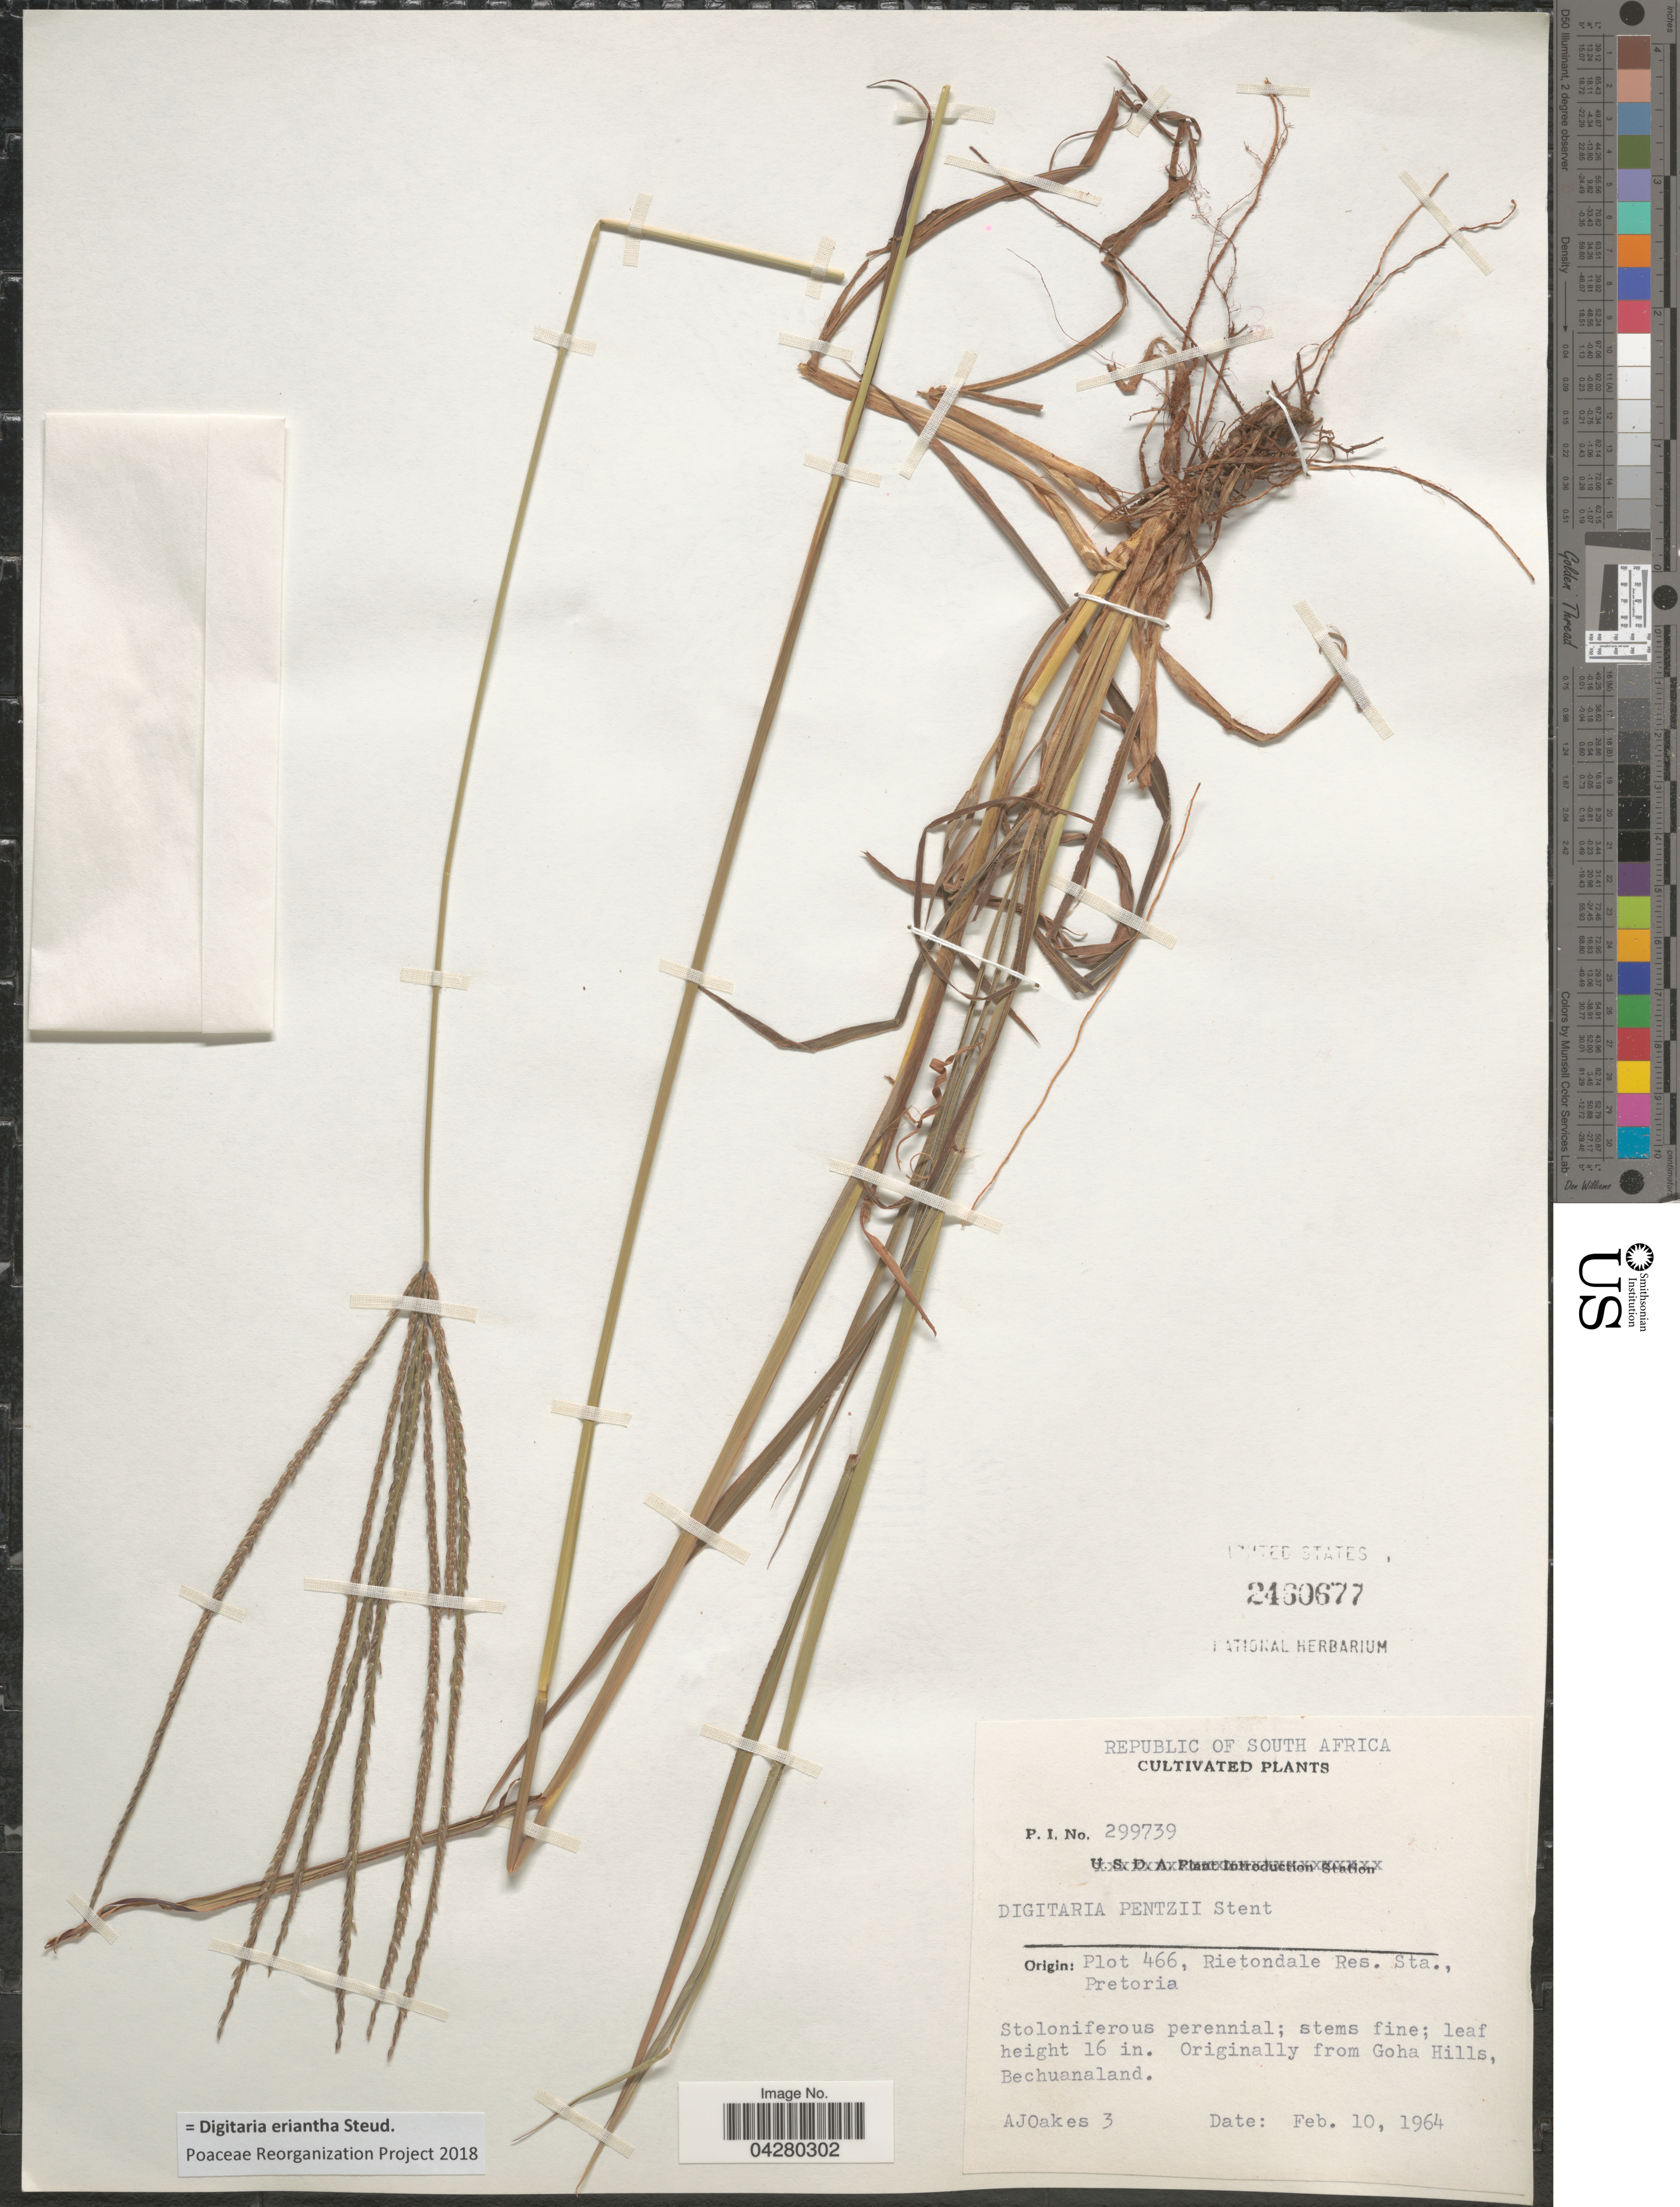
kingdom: Plantae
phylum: Tracheophyta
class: Liliopsida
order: Poales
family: Poaceae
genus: Digitaria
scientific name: Digitaria eriantha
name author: Steud.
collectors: A. Oakes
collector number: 3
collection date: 1964-02-10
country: South Africa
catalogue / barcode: US 2460677